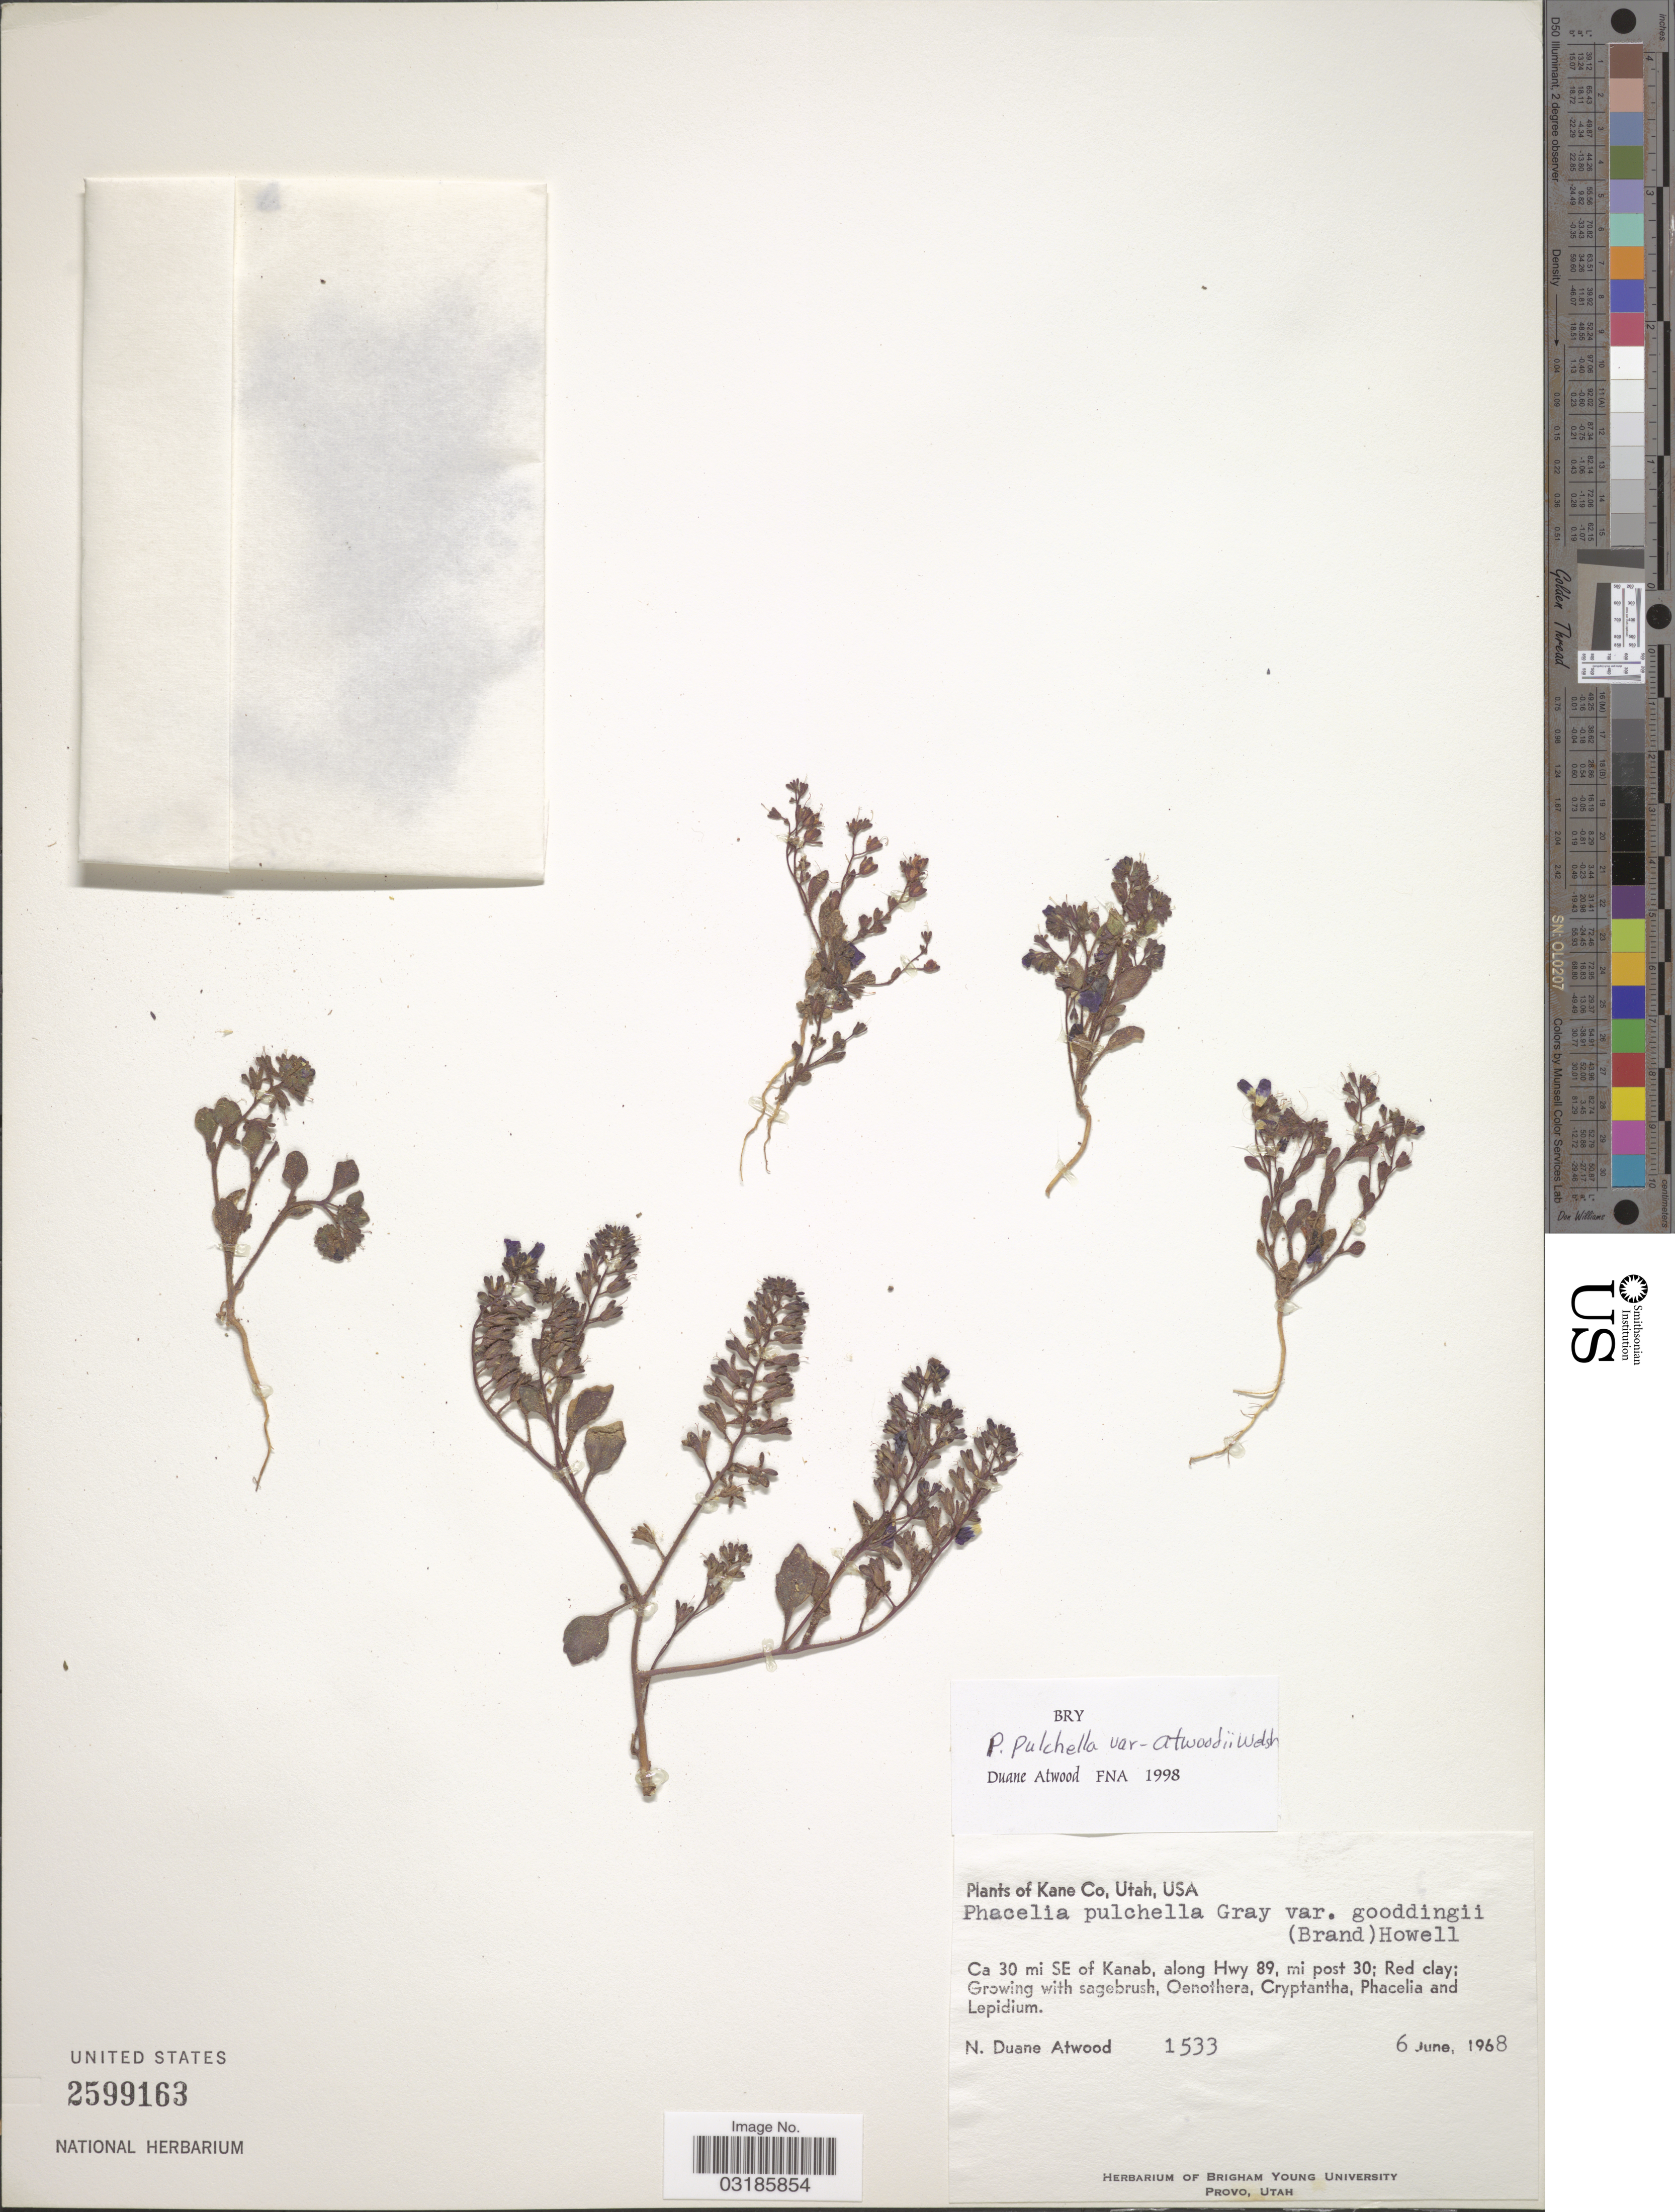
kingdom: Plantae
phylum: Tracheophyta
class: Magnoliopsida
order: Boraginales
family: Hydrophyllaceae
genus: Phacelia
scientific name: Phacelia pulchella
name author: A. Gray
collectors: N. Atwood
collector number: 1533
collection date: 1968-06-06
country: United States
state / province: Utah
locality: Kane Co. Ca 30 mi SE of Kanab, along Hwy 89, mi post 30.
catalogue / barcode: US 2599163